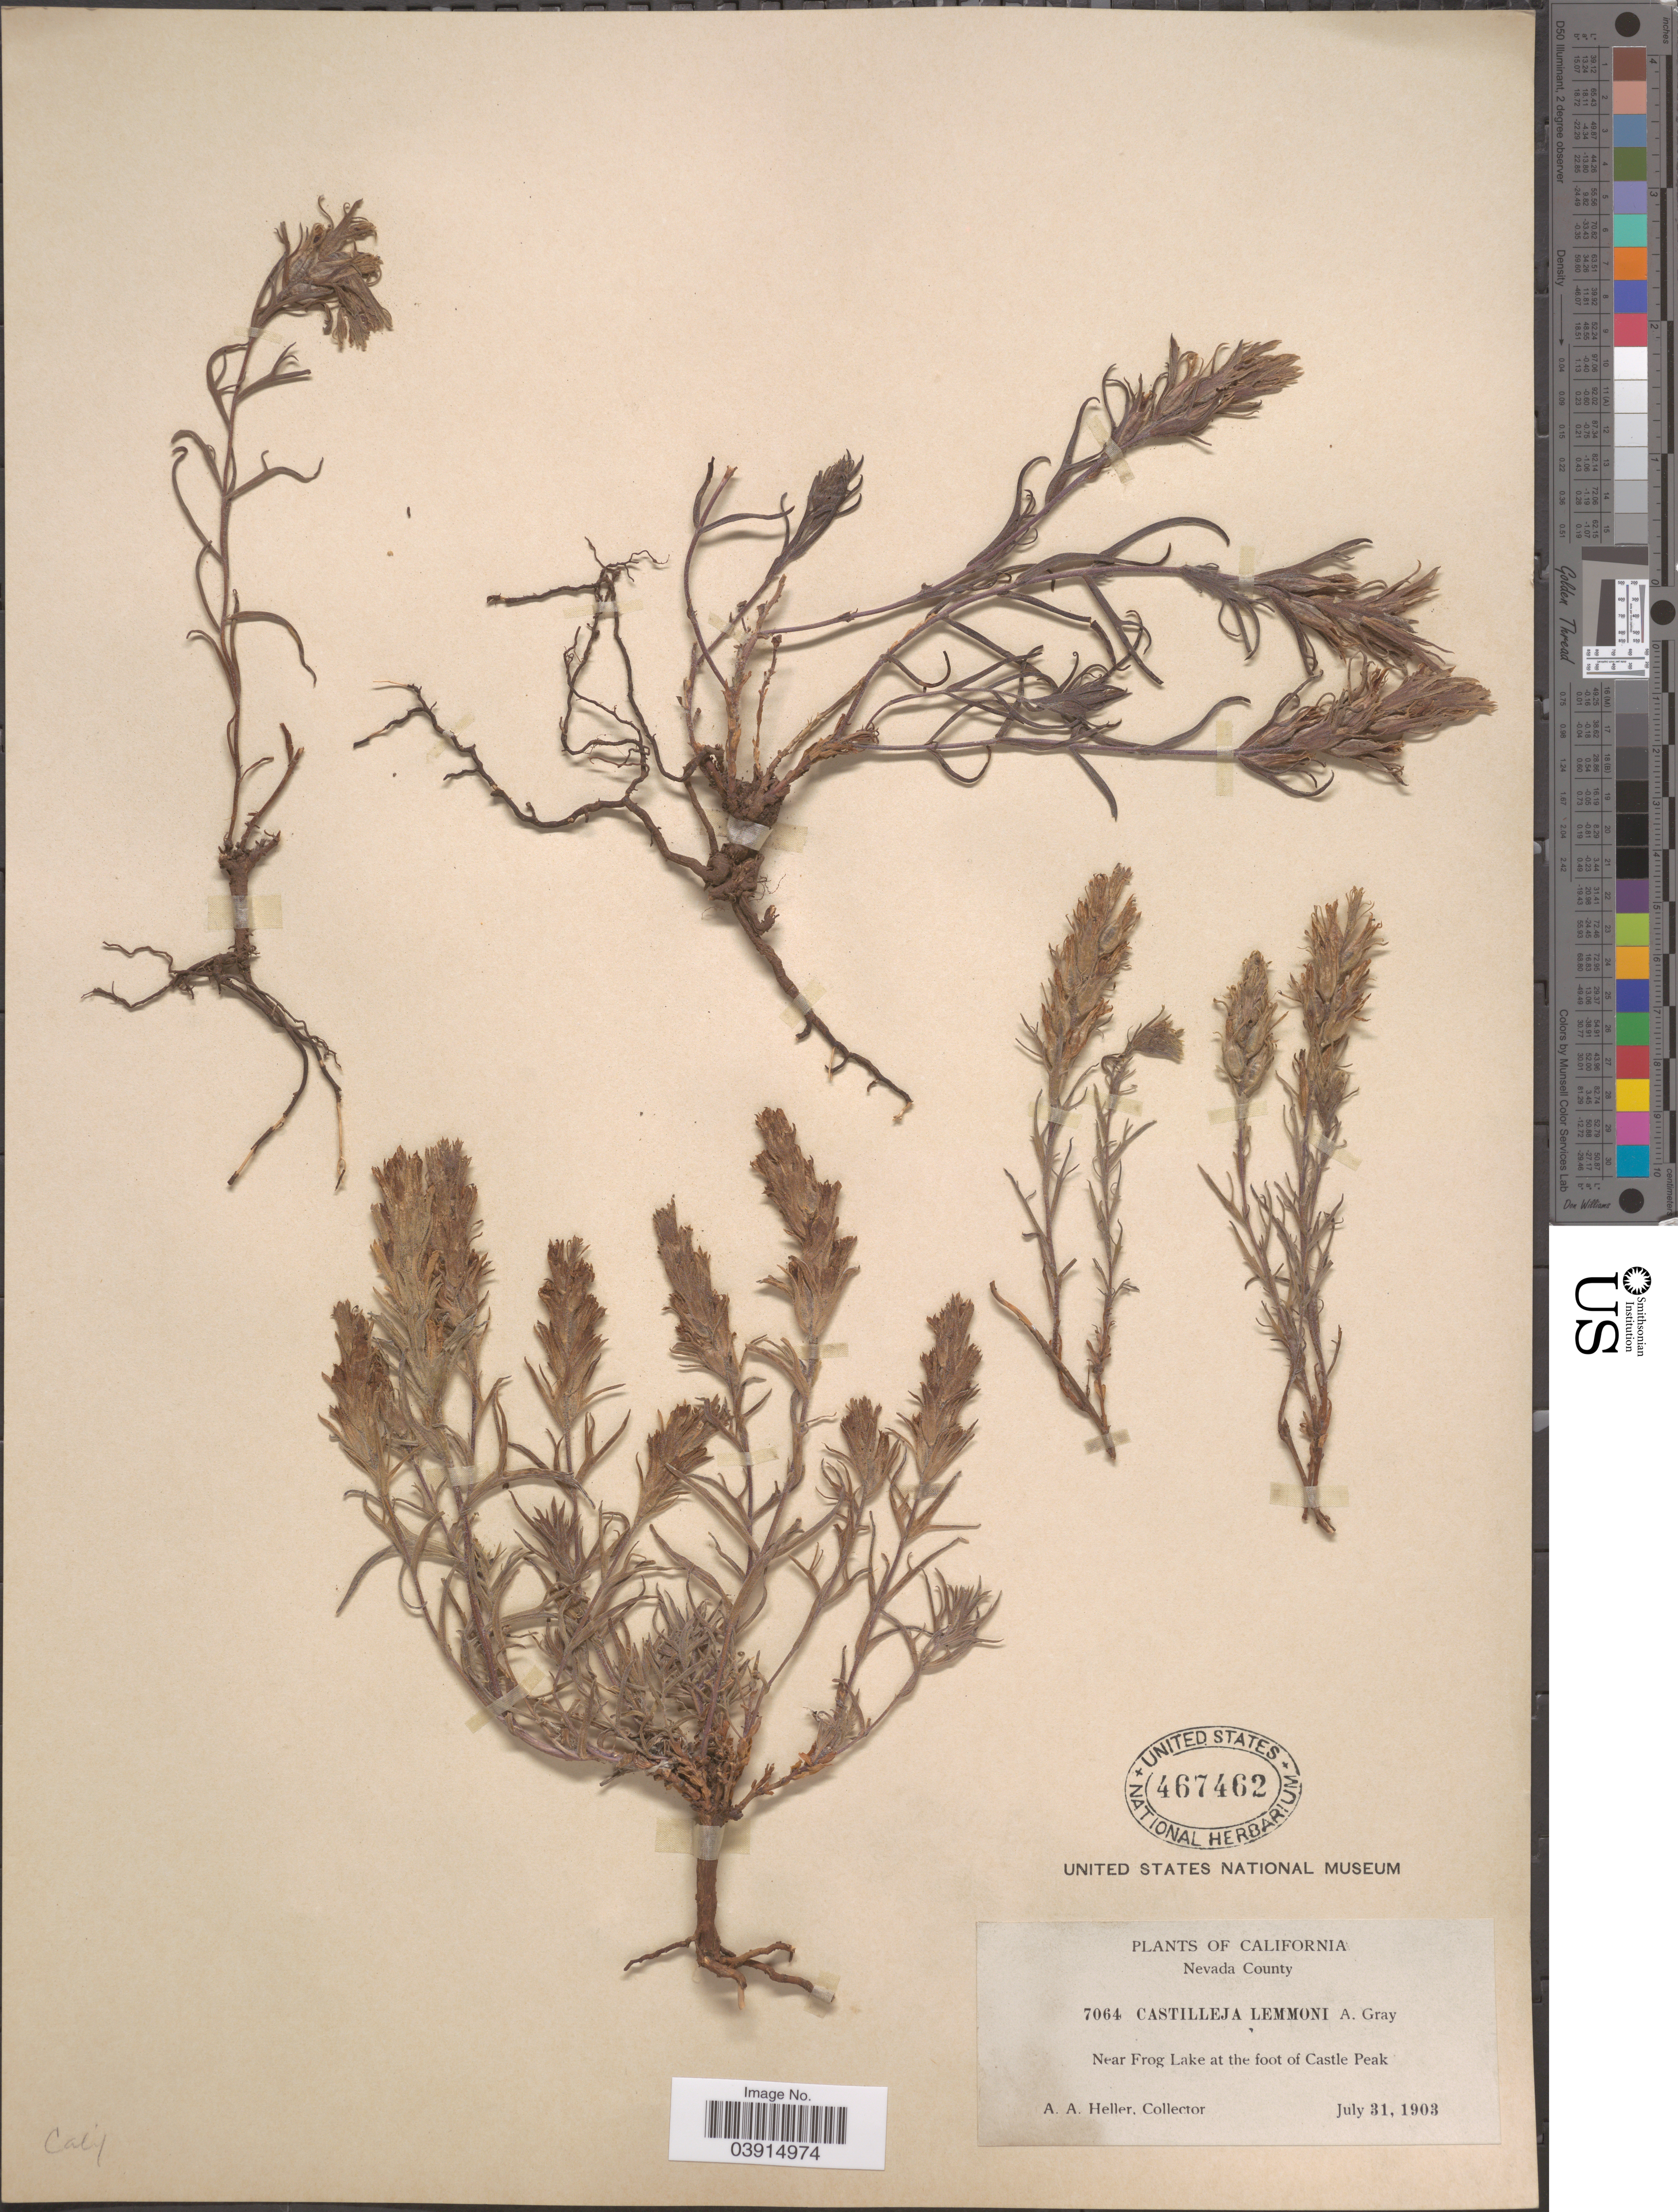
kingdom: Plantae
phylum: Tracheophyta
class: Magnoliopsida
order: Lamiales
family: Orobanchaceae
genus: Castilleja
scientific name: Castilleja sp.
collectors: A. A. Heller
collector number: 7064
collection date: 1903-07-31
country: United States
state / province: California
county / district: Nevada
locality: Nevada County. Near Frog Lake at the foot of Castle Peak.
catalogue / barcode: US 467462